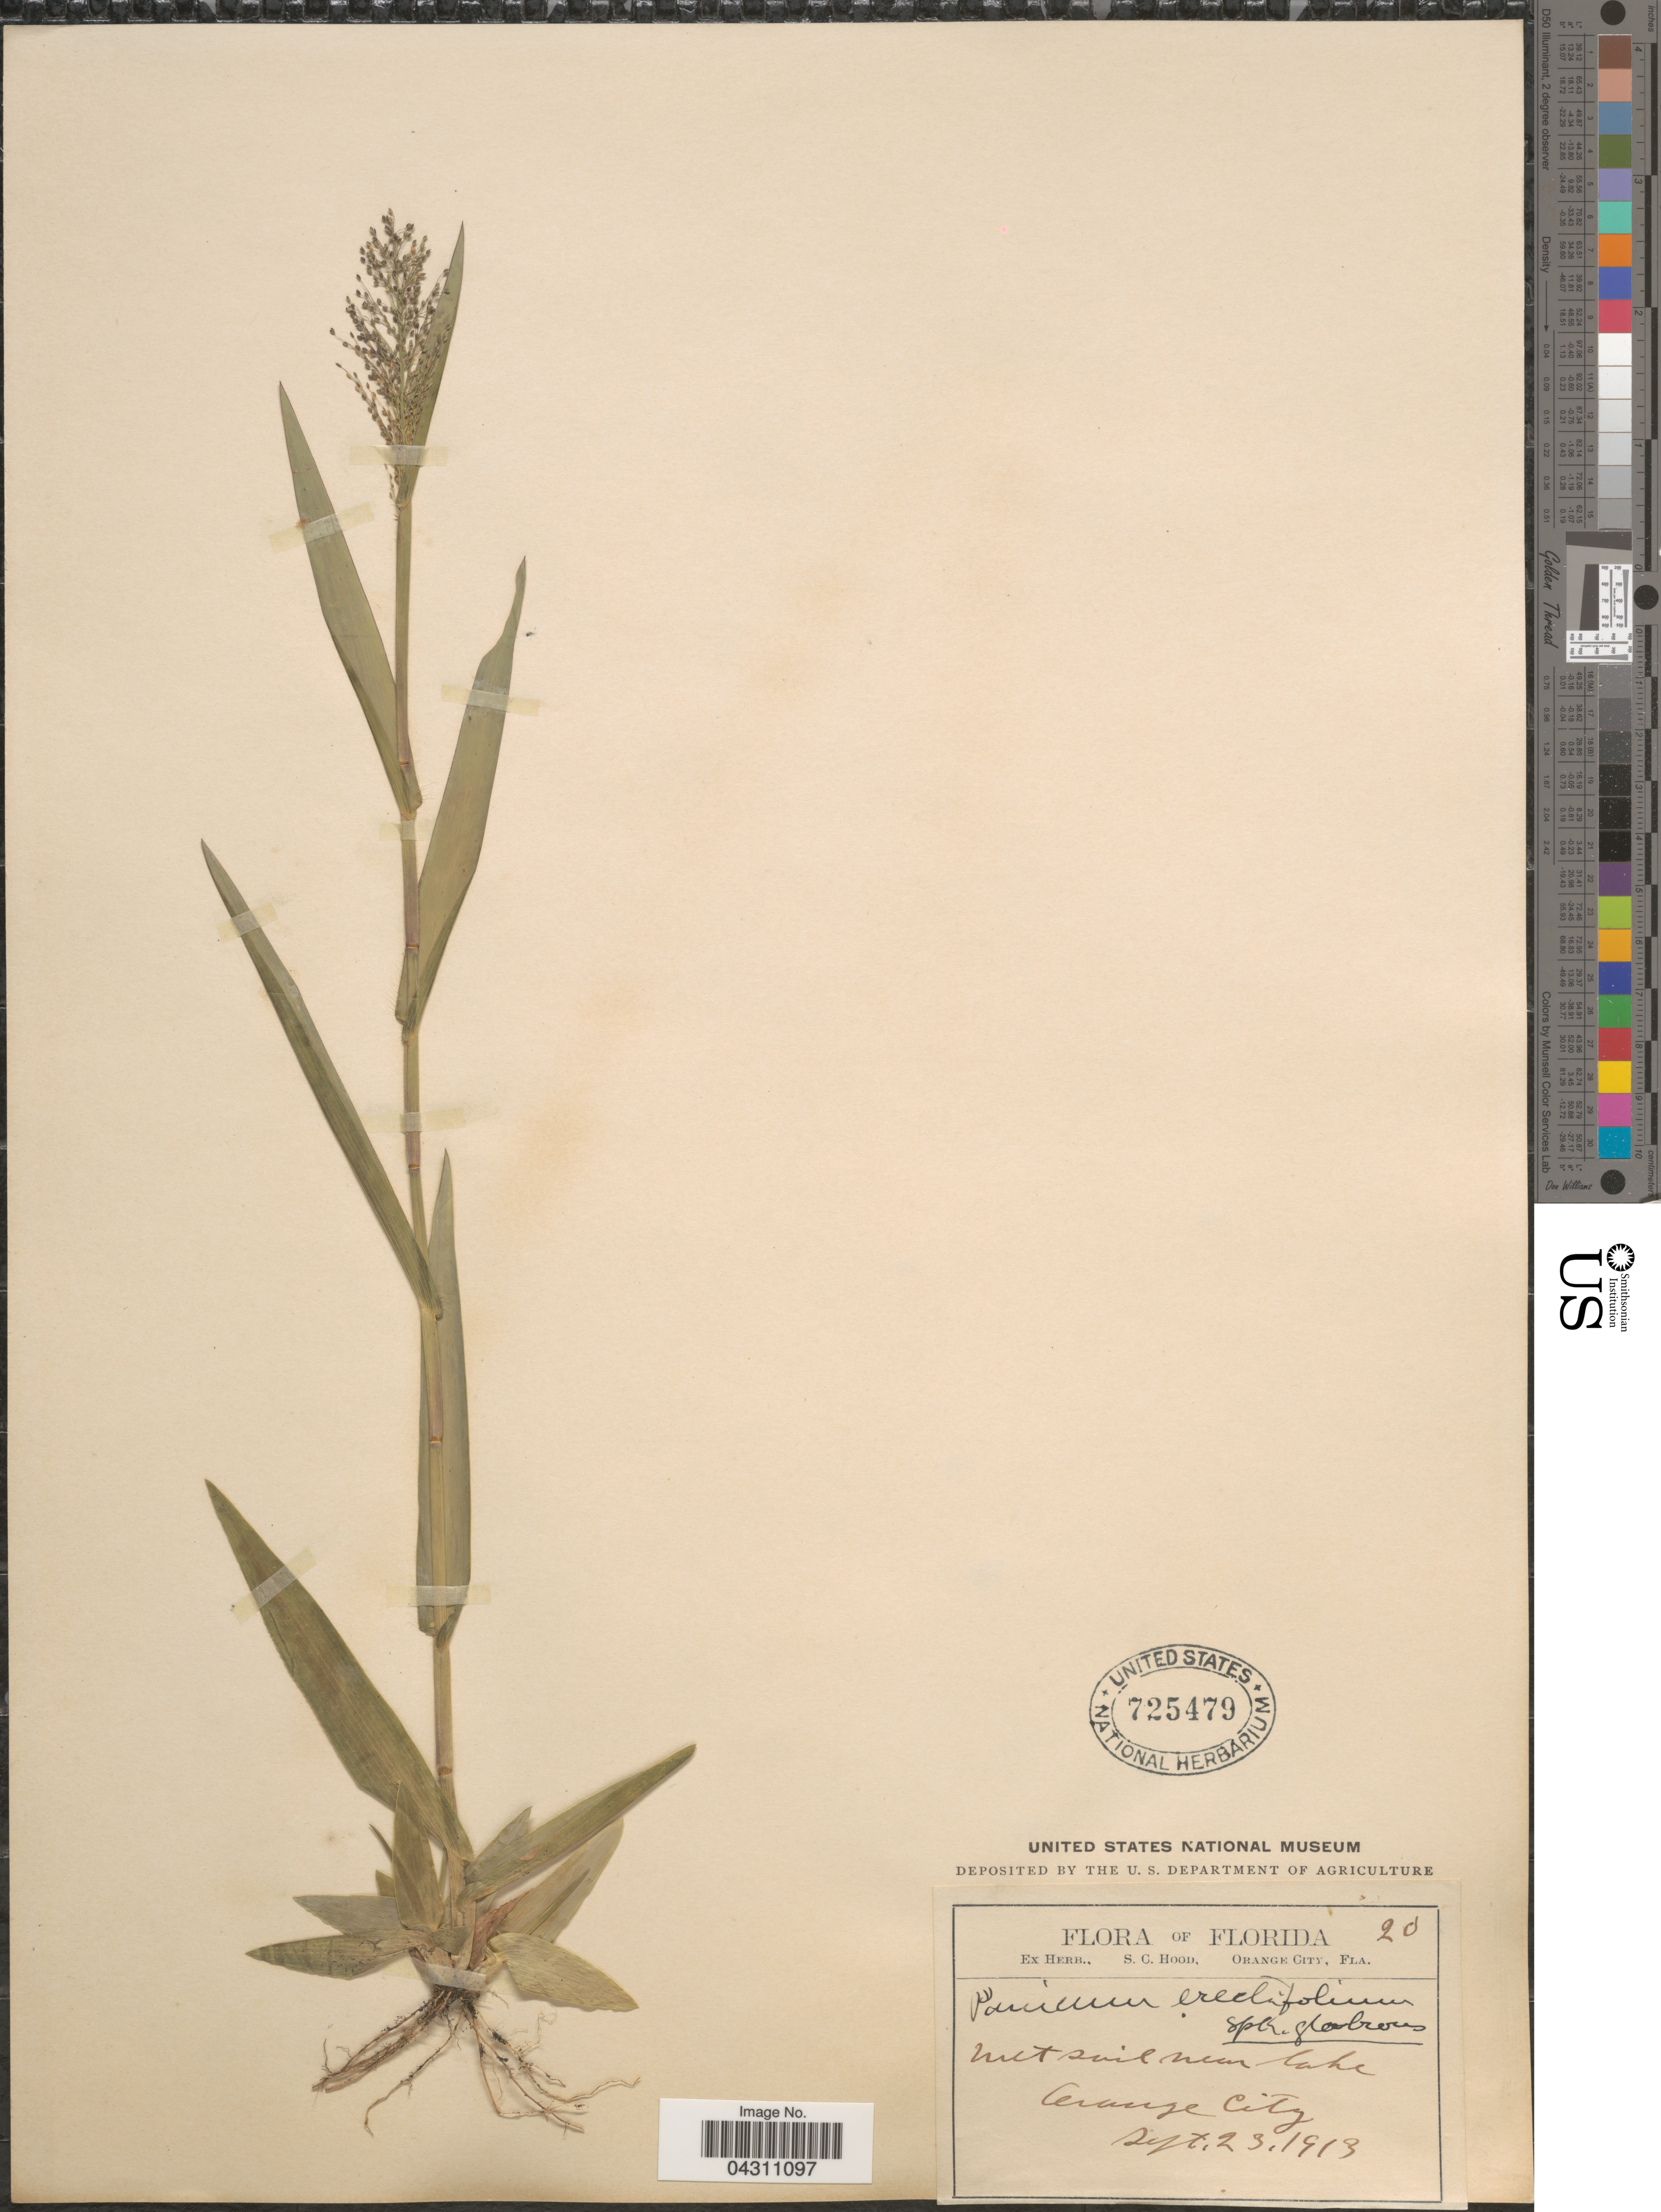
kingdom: Plantae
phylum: Tracheophyta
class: Liliopsida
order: Poales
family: Poaceae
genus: Dichanthelium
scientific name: Dichanthelium sphaerocarpon var. floridanum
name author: (Vasey) Davidse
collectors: Ex herb. S. C. Hood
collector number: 20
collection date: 1913-09-23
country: United States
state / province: Florida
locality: Wet soil near lake. Orange City.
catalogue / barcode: US 725479